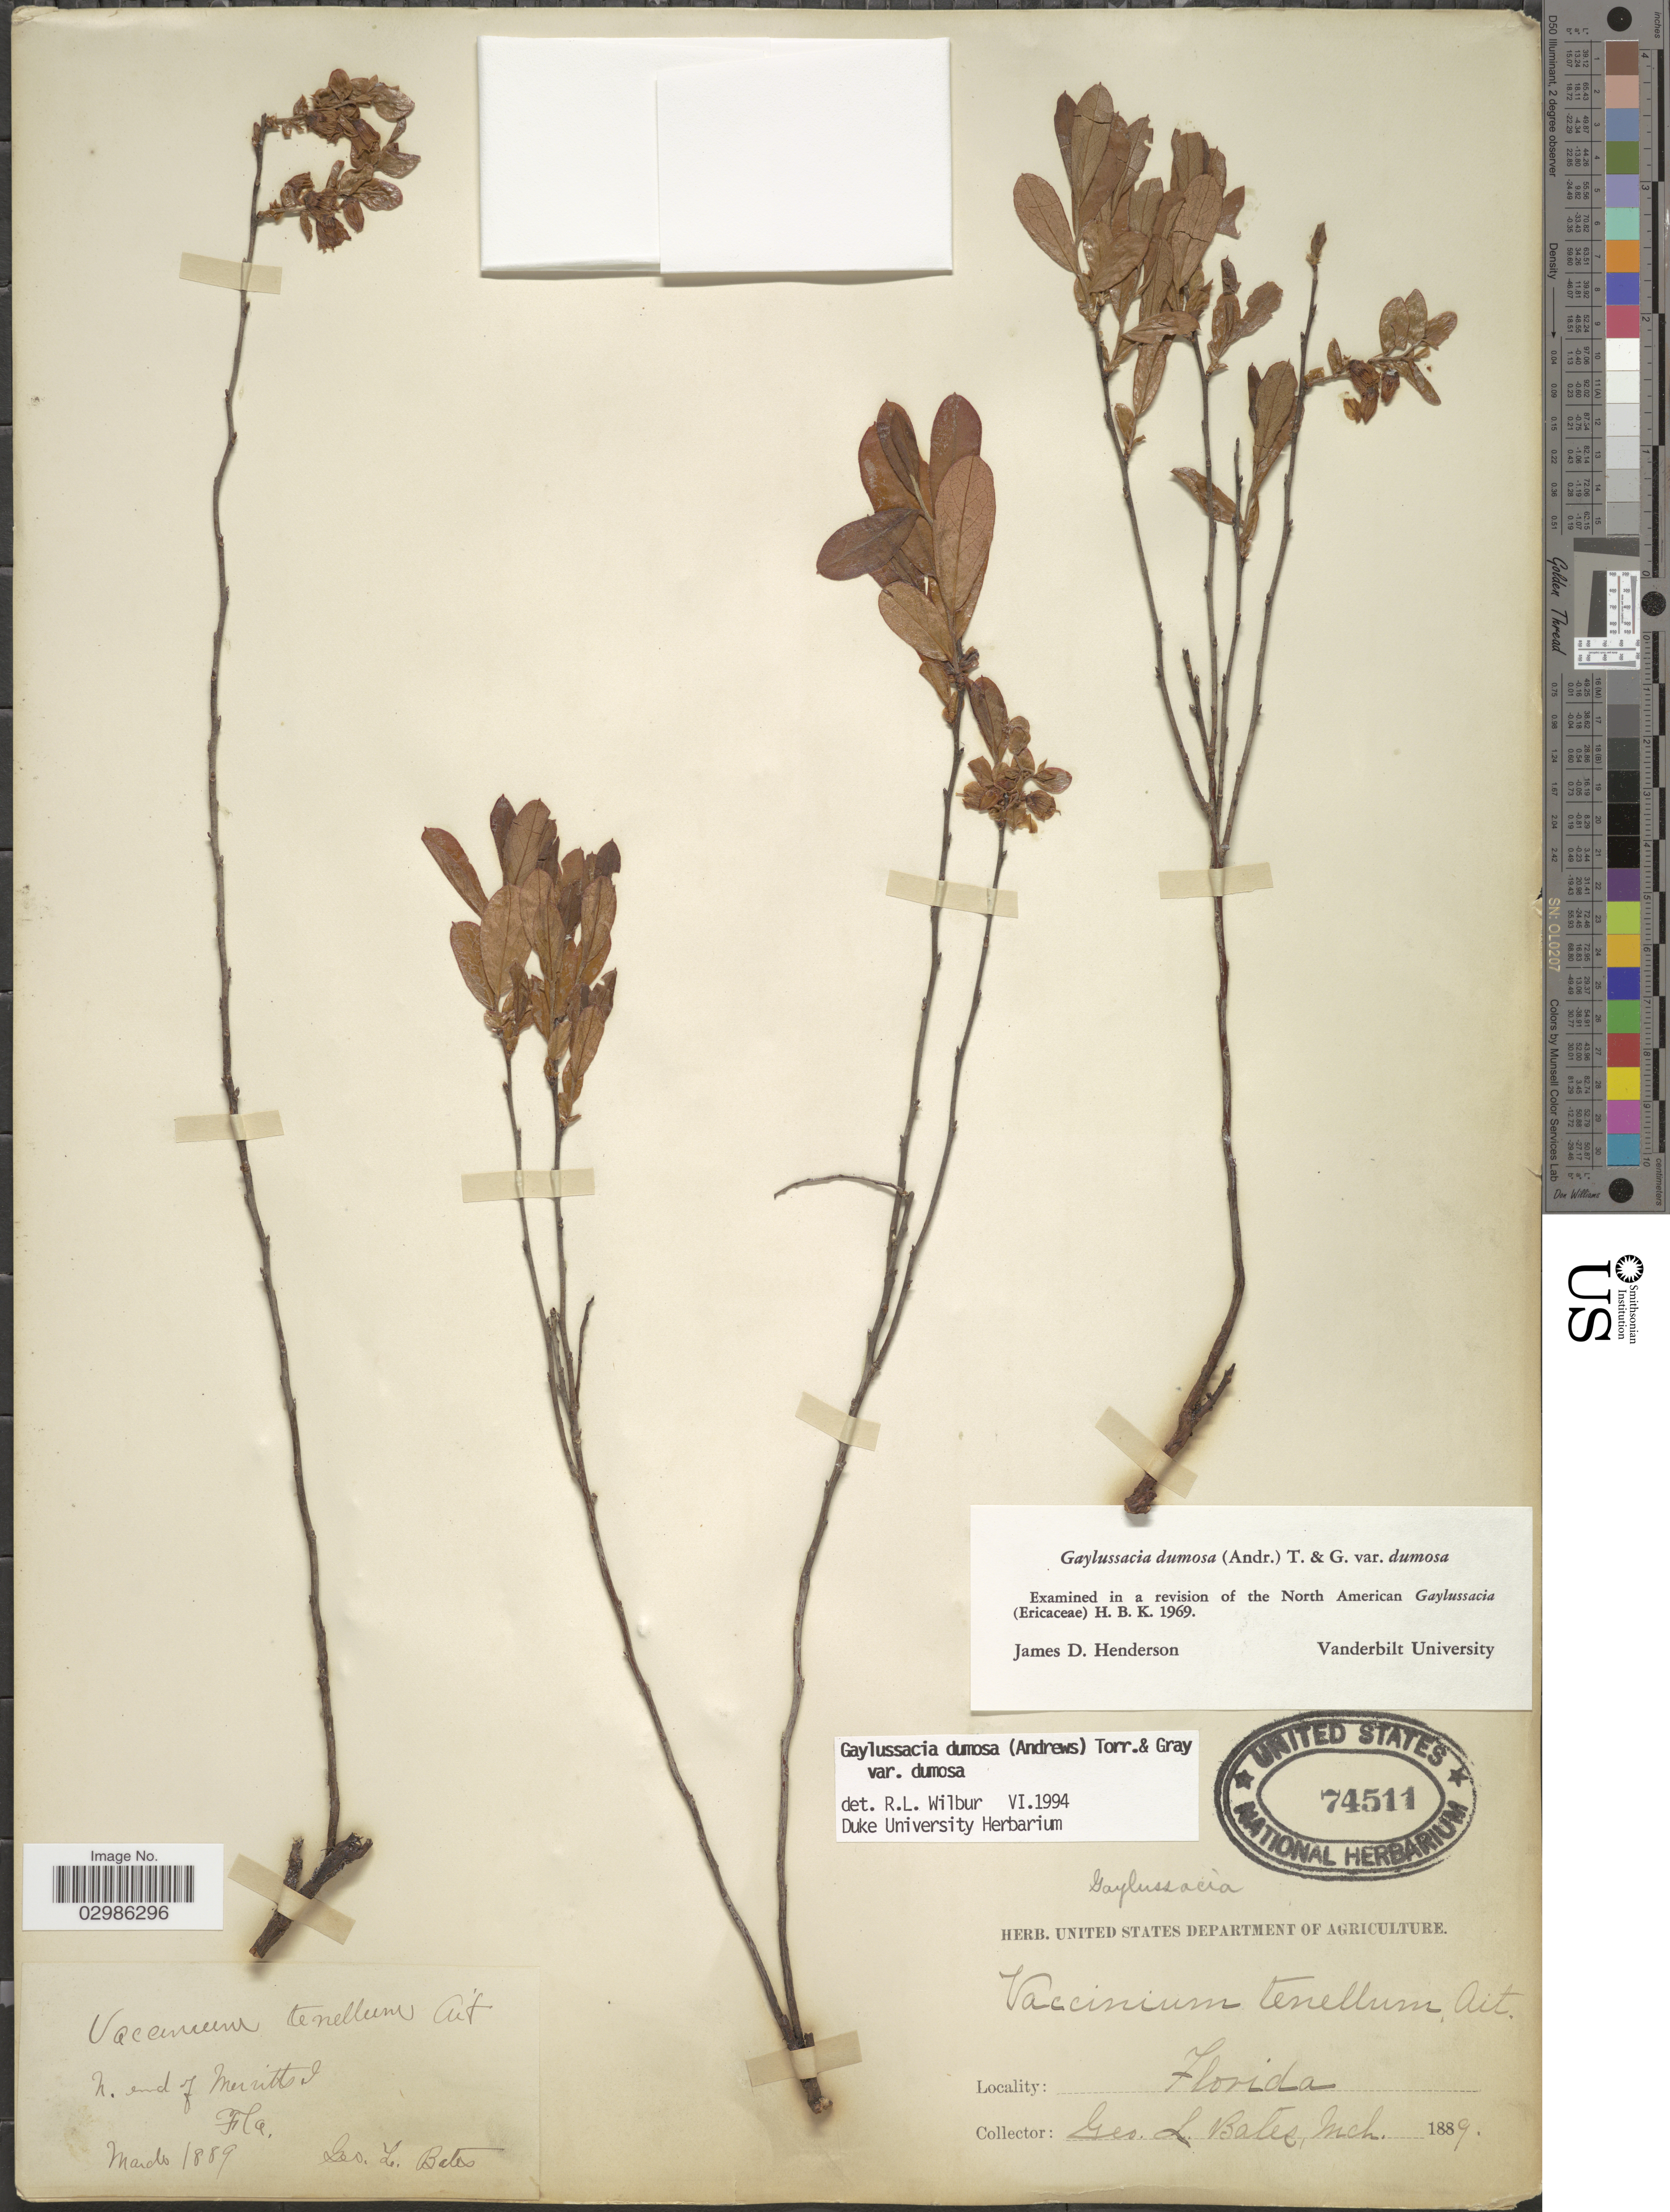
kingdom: Plantae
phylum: Tracheophyta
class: Magnoliopsida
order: Ericales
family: Ericaceae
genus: Gaylussacia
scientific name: Gaylussacia dumosa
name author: (Andrews) Torr. & A. Gray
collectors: G. Bates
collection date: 1889-03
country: United States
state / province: Florida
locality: N end. of Merritts I.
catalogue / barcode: US 74511